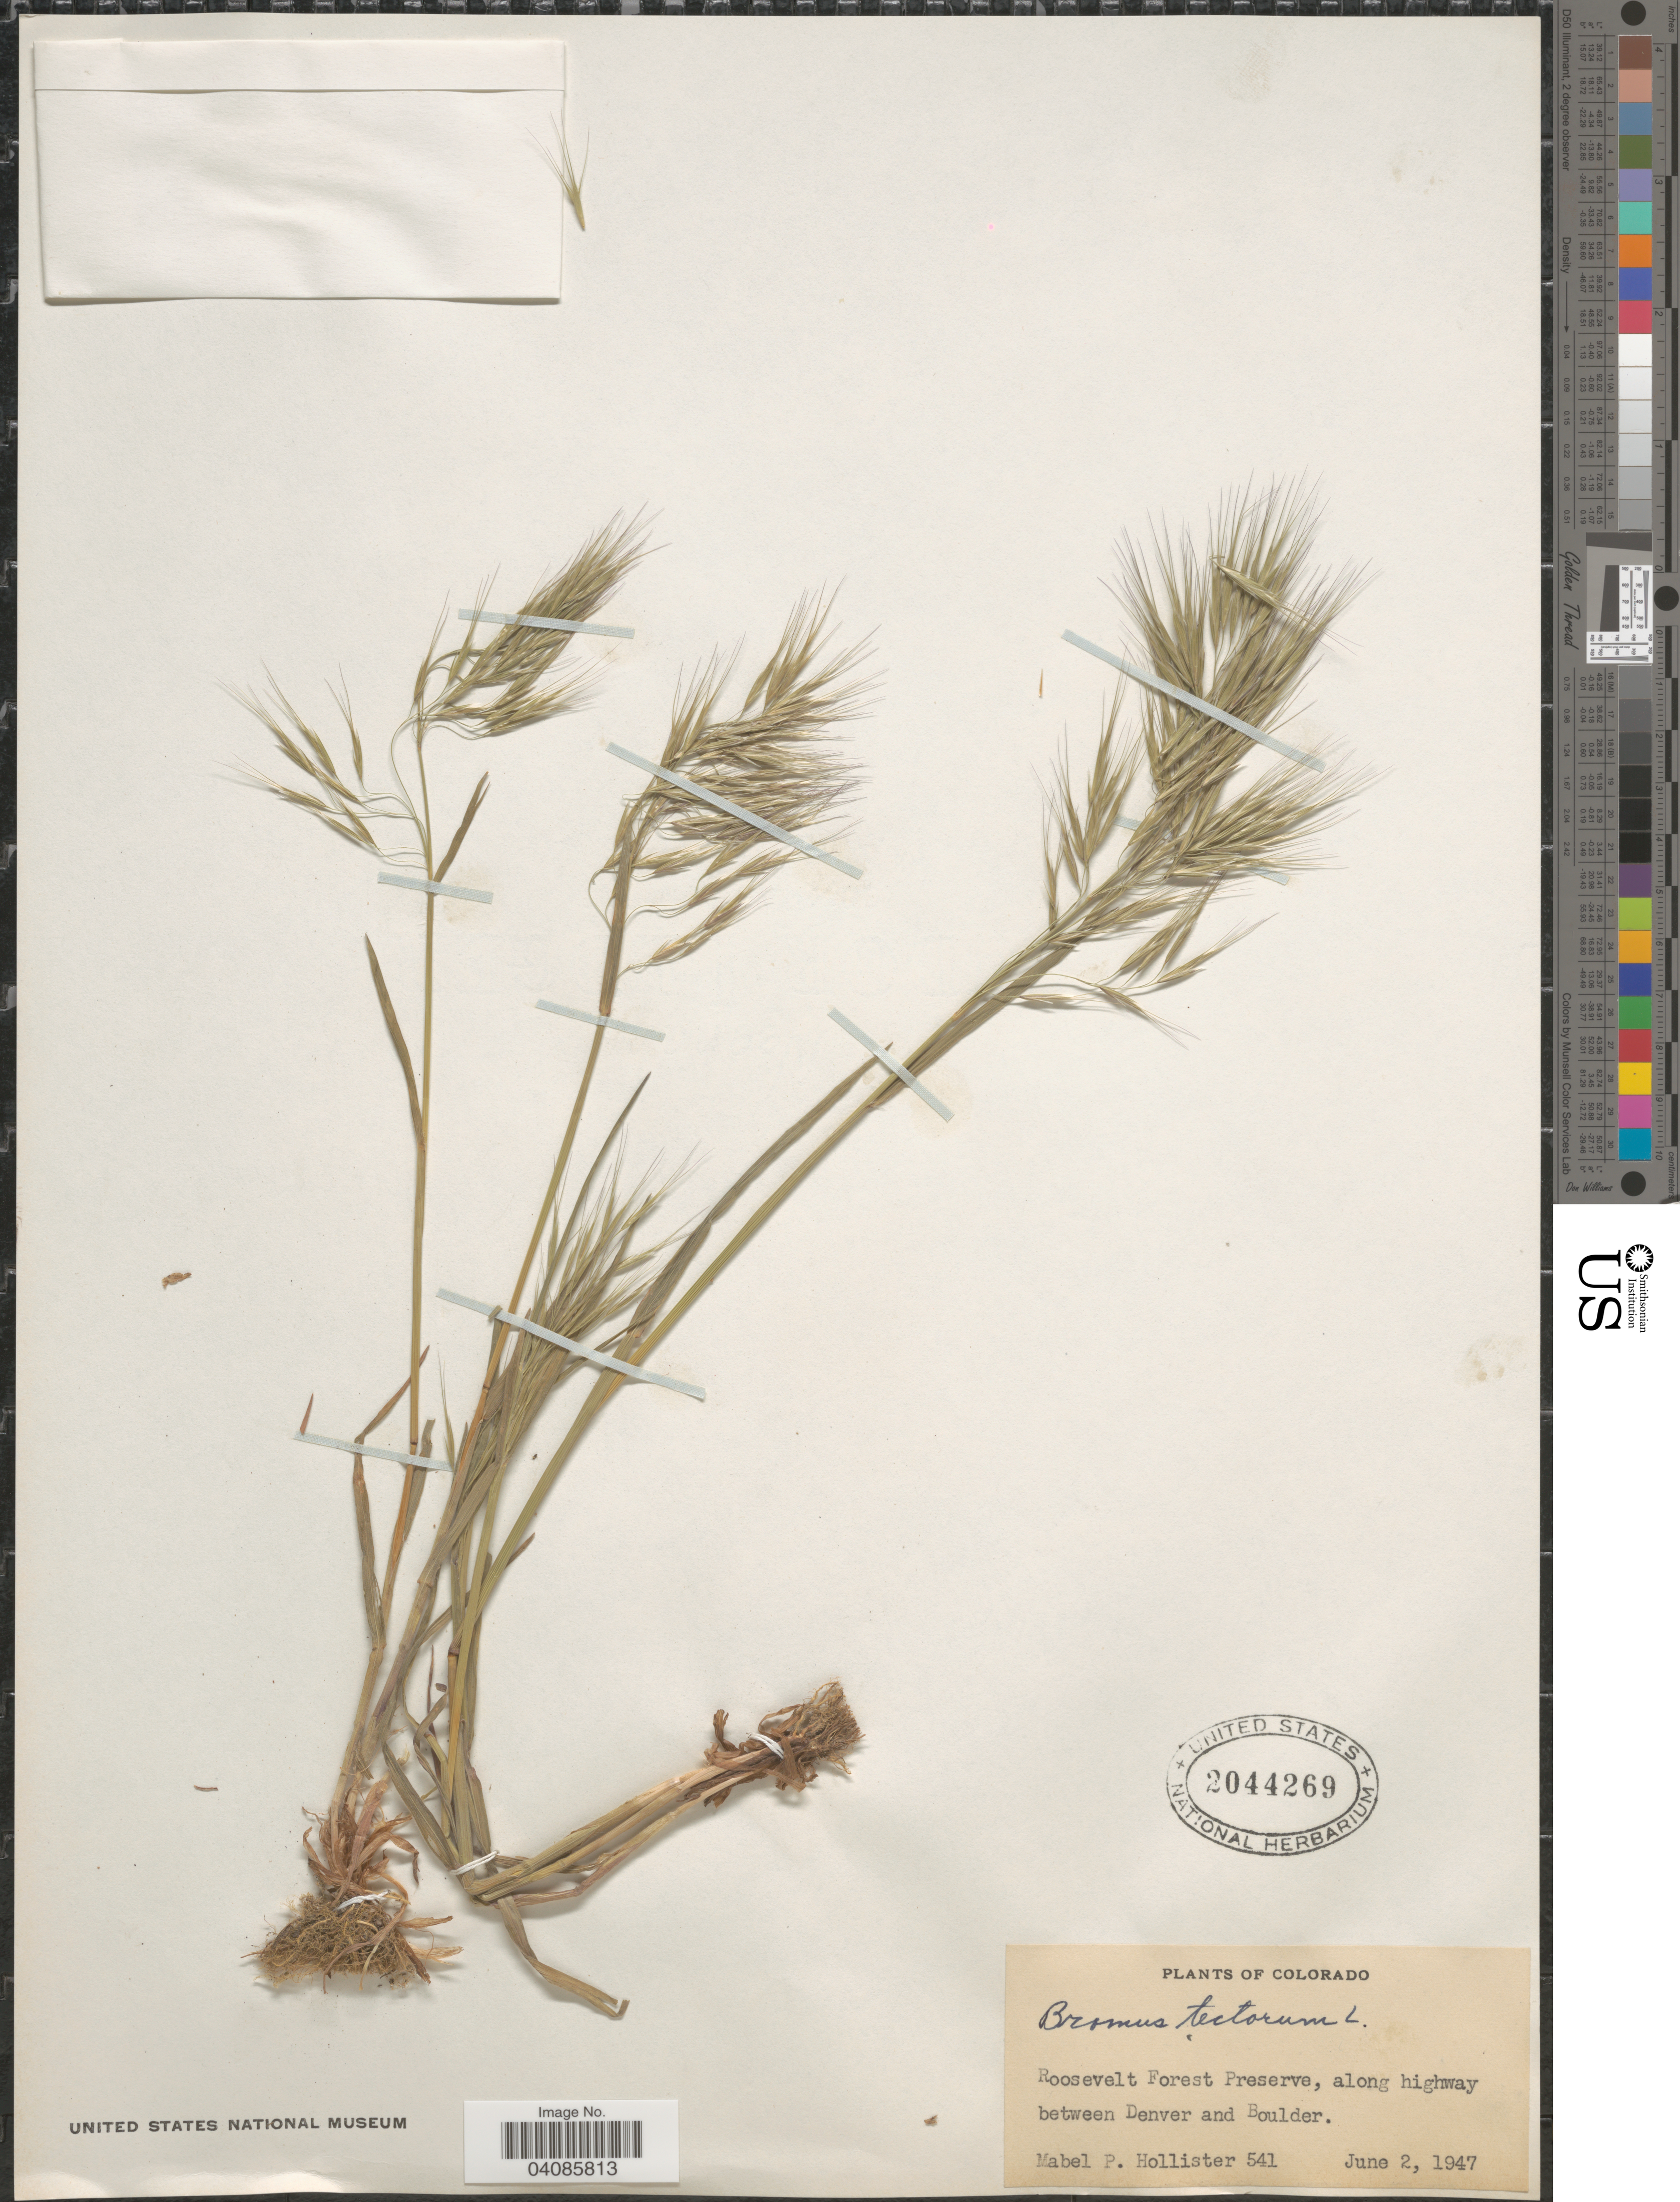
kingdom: Plantae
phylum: Tracheophyta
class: Liliopsida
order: Poales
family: Poaceae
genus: Bromus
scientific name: Bromus tectorum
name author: L.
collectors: M. Hollister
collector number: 541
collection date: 1947-06-02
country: United States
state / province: Colorado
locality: Roosevelt Forest Preserve, along highway between Denver and Boulder.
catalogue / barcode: US 2044269